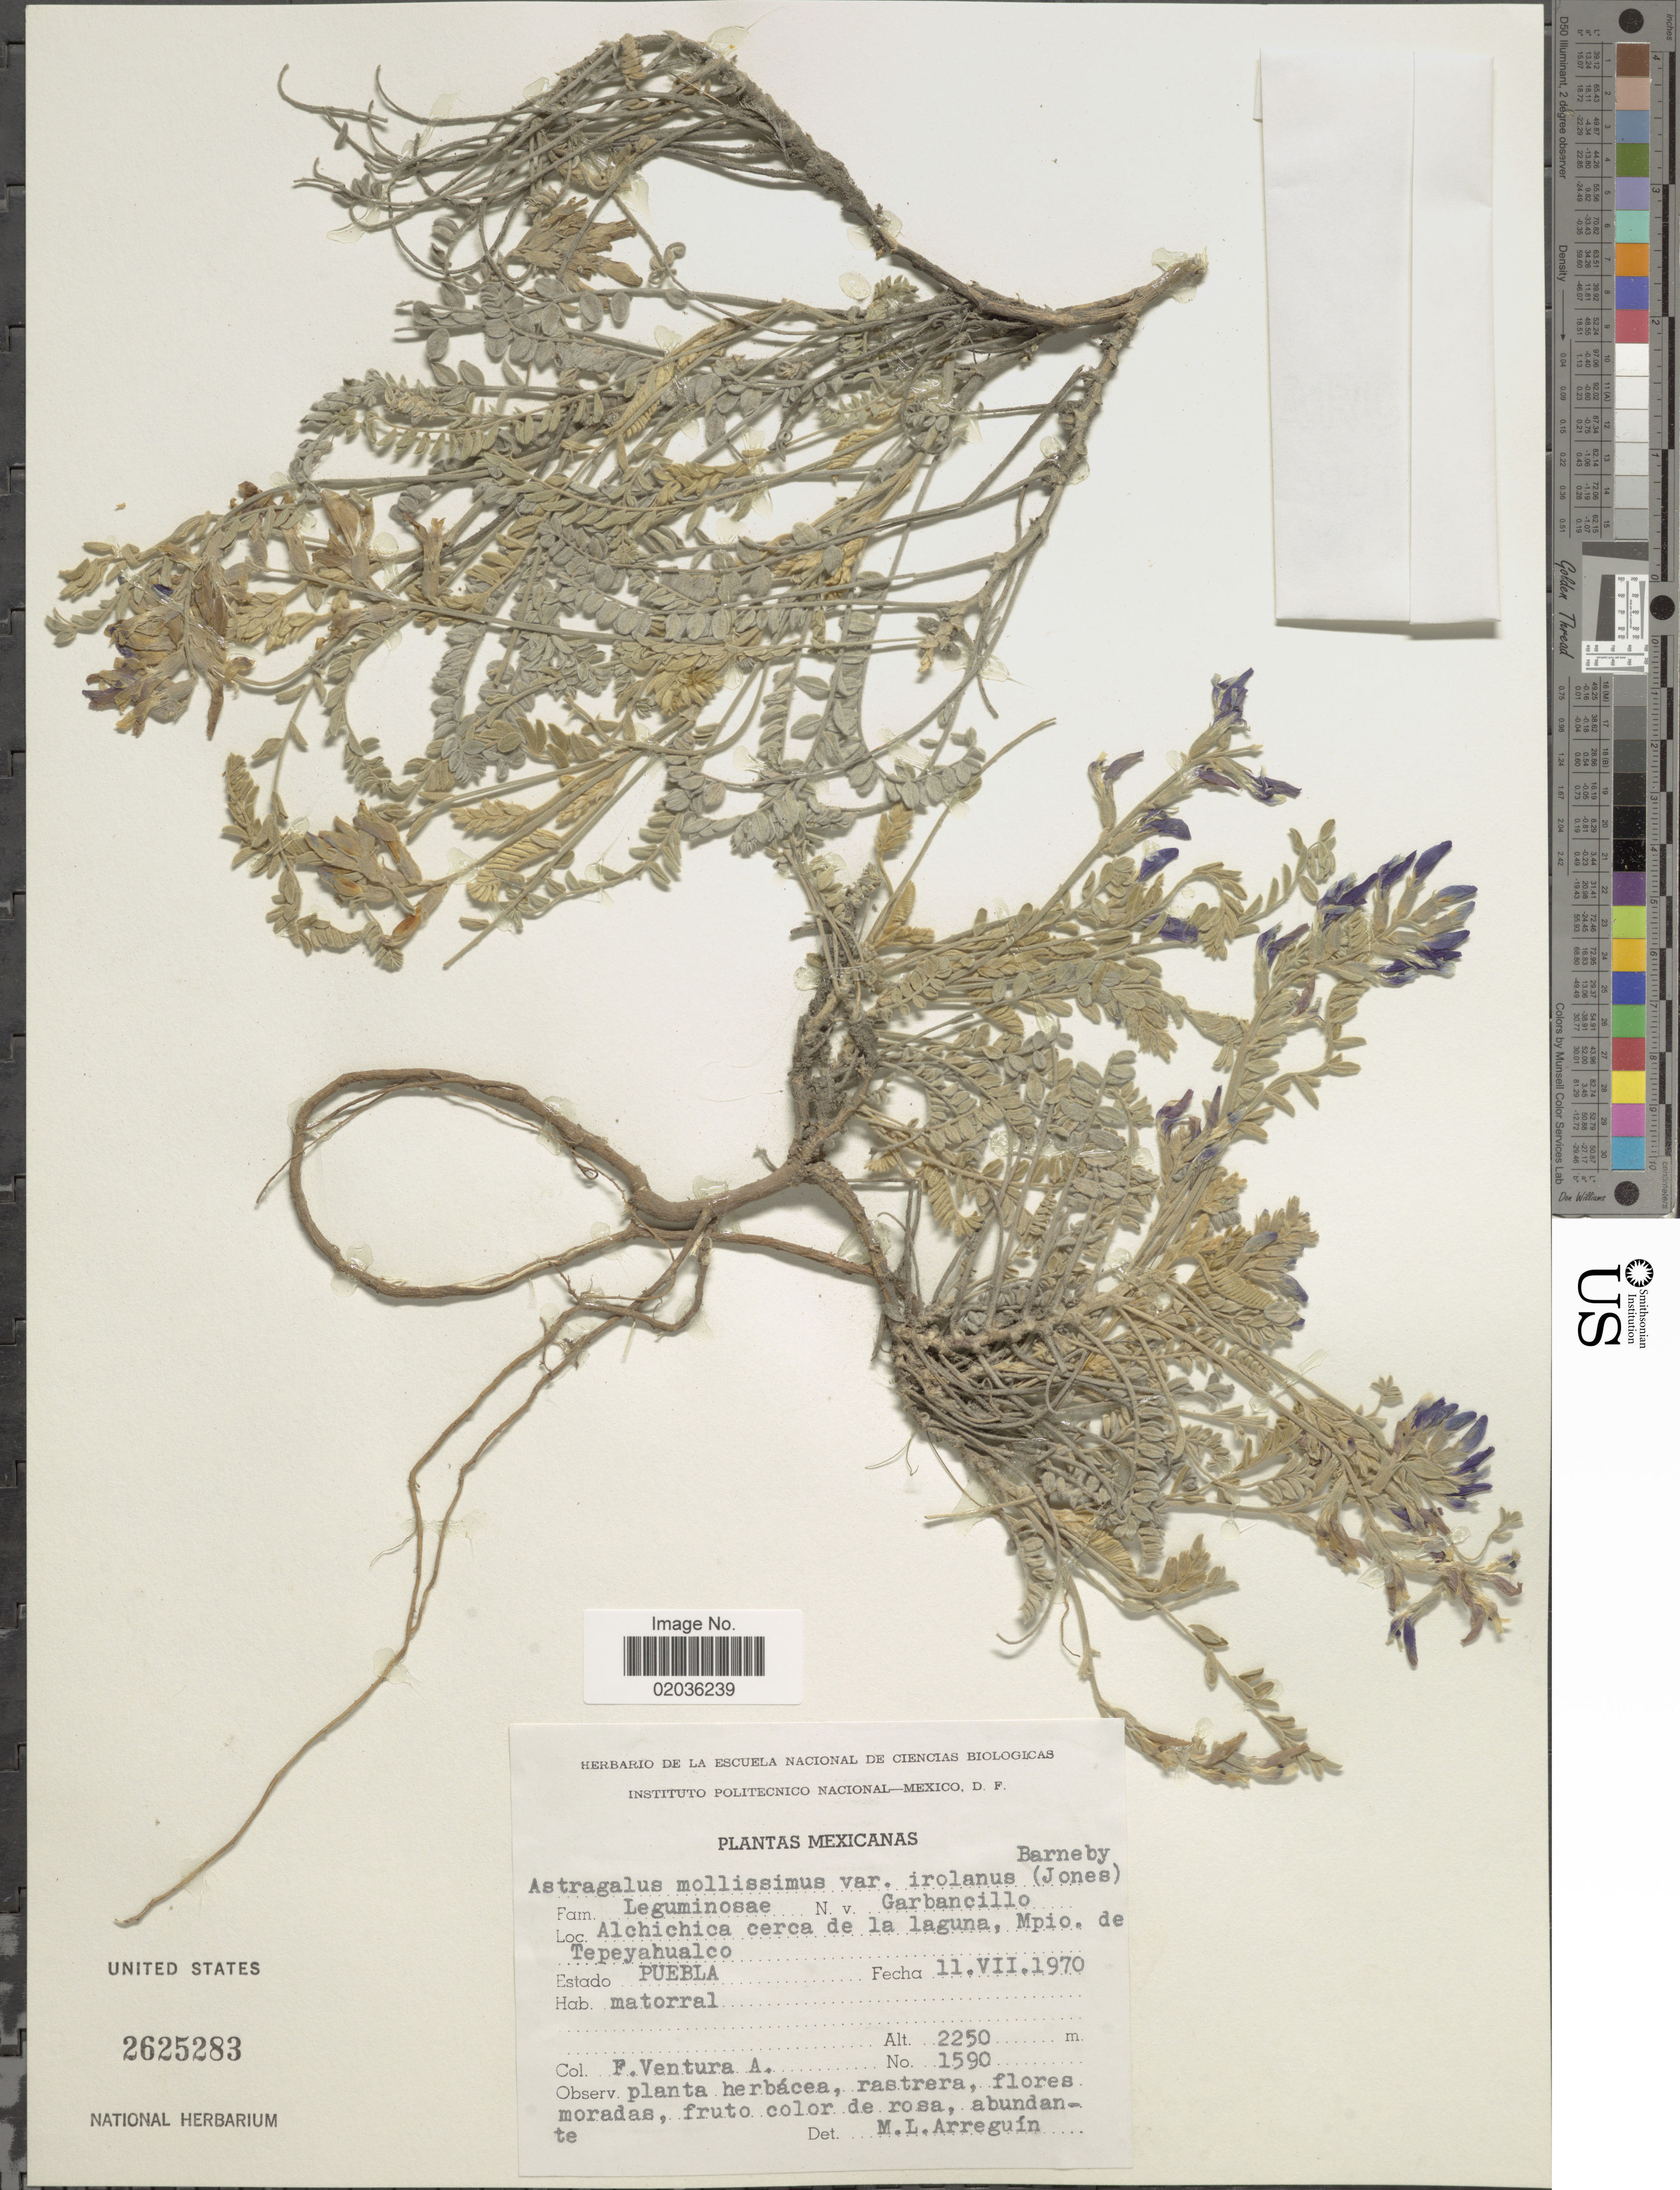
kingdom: Plantae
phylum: Tracheophyta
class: Magnoliopsida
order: Fabales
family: Fabaceae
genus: Astragalus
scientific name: Astragalus mollissimus var. irolanus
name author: (M.E. Jones) Barneby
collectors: F. Ventura A.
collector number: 1590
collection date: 1970-07-11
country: Mexico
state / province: Puebla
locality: Alchichica cerca de la laguna, Mpio de Tepeyahualco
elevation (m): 2250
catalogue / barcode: US 2625283